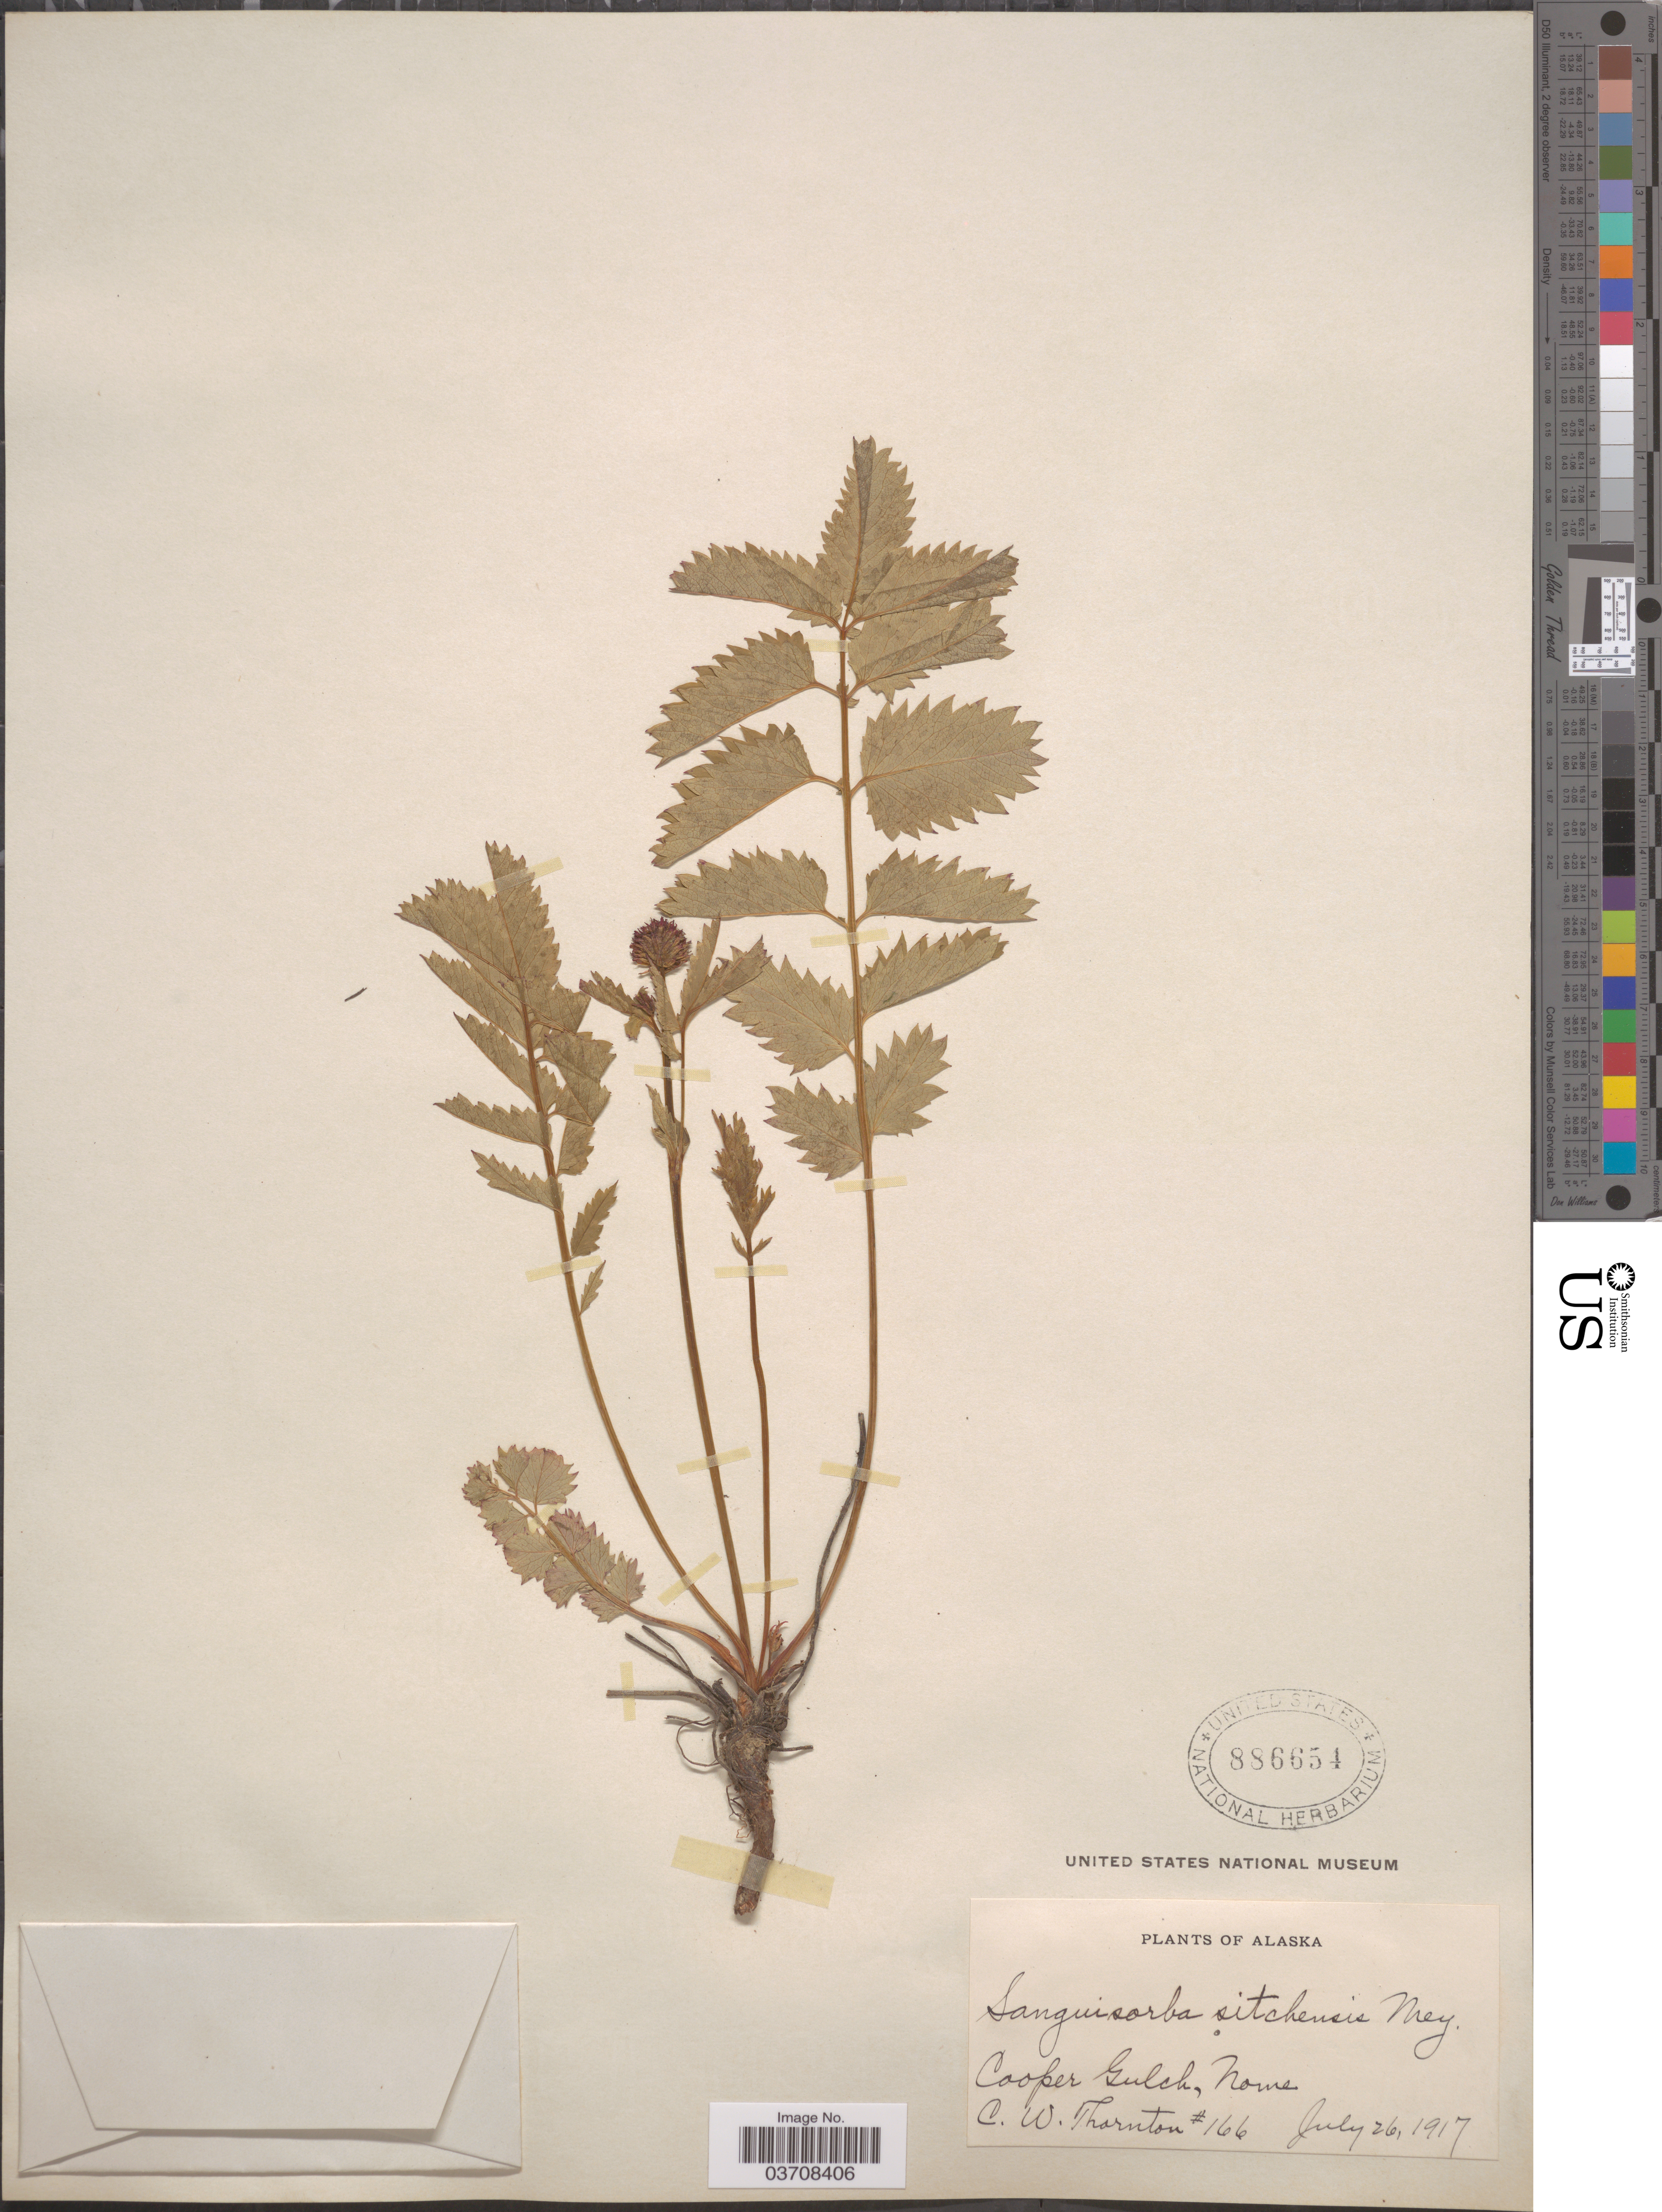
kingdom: Plantae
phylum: Tracheophyta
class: Magnoliopsida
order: Rosales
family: Rosaceae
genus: Sanguisorba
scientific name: Sanguisorba officinalis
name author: L.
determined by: Strong, Mark T., (BOT), Smithsonian Institution - National Museum of Natural History (UNITED STATES)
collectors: C. Thornton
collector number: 166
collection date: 1917-07-26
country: United States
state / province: Alaska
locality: Cooper Gulch, Nome.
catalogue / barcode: US 886654